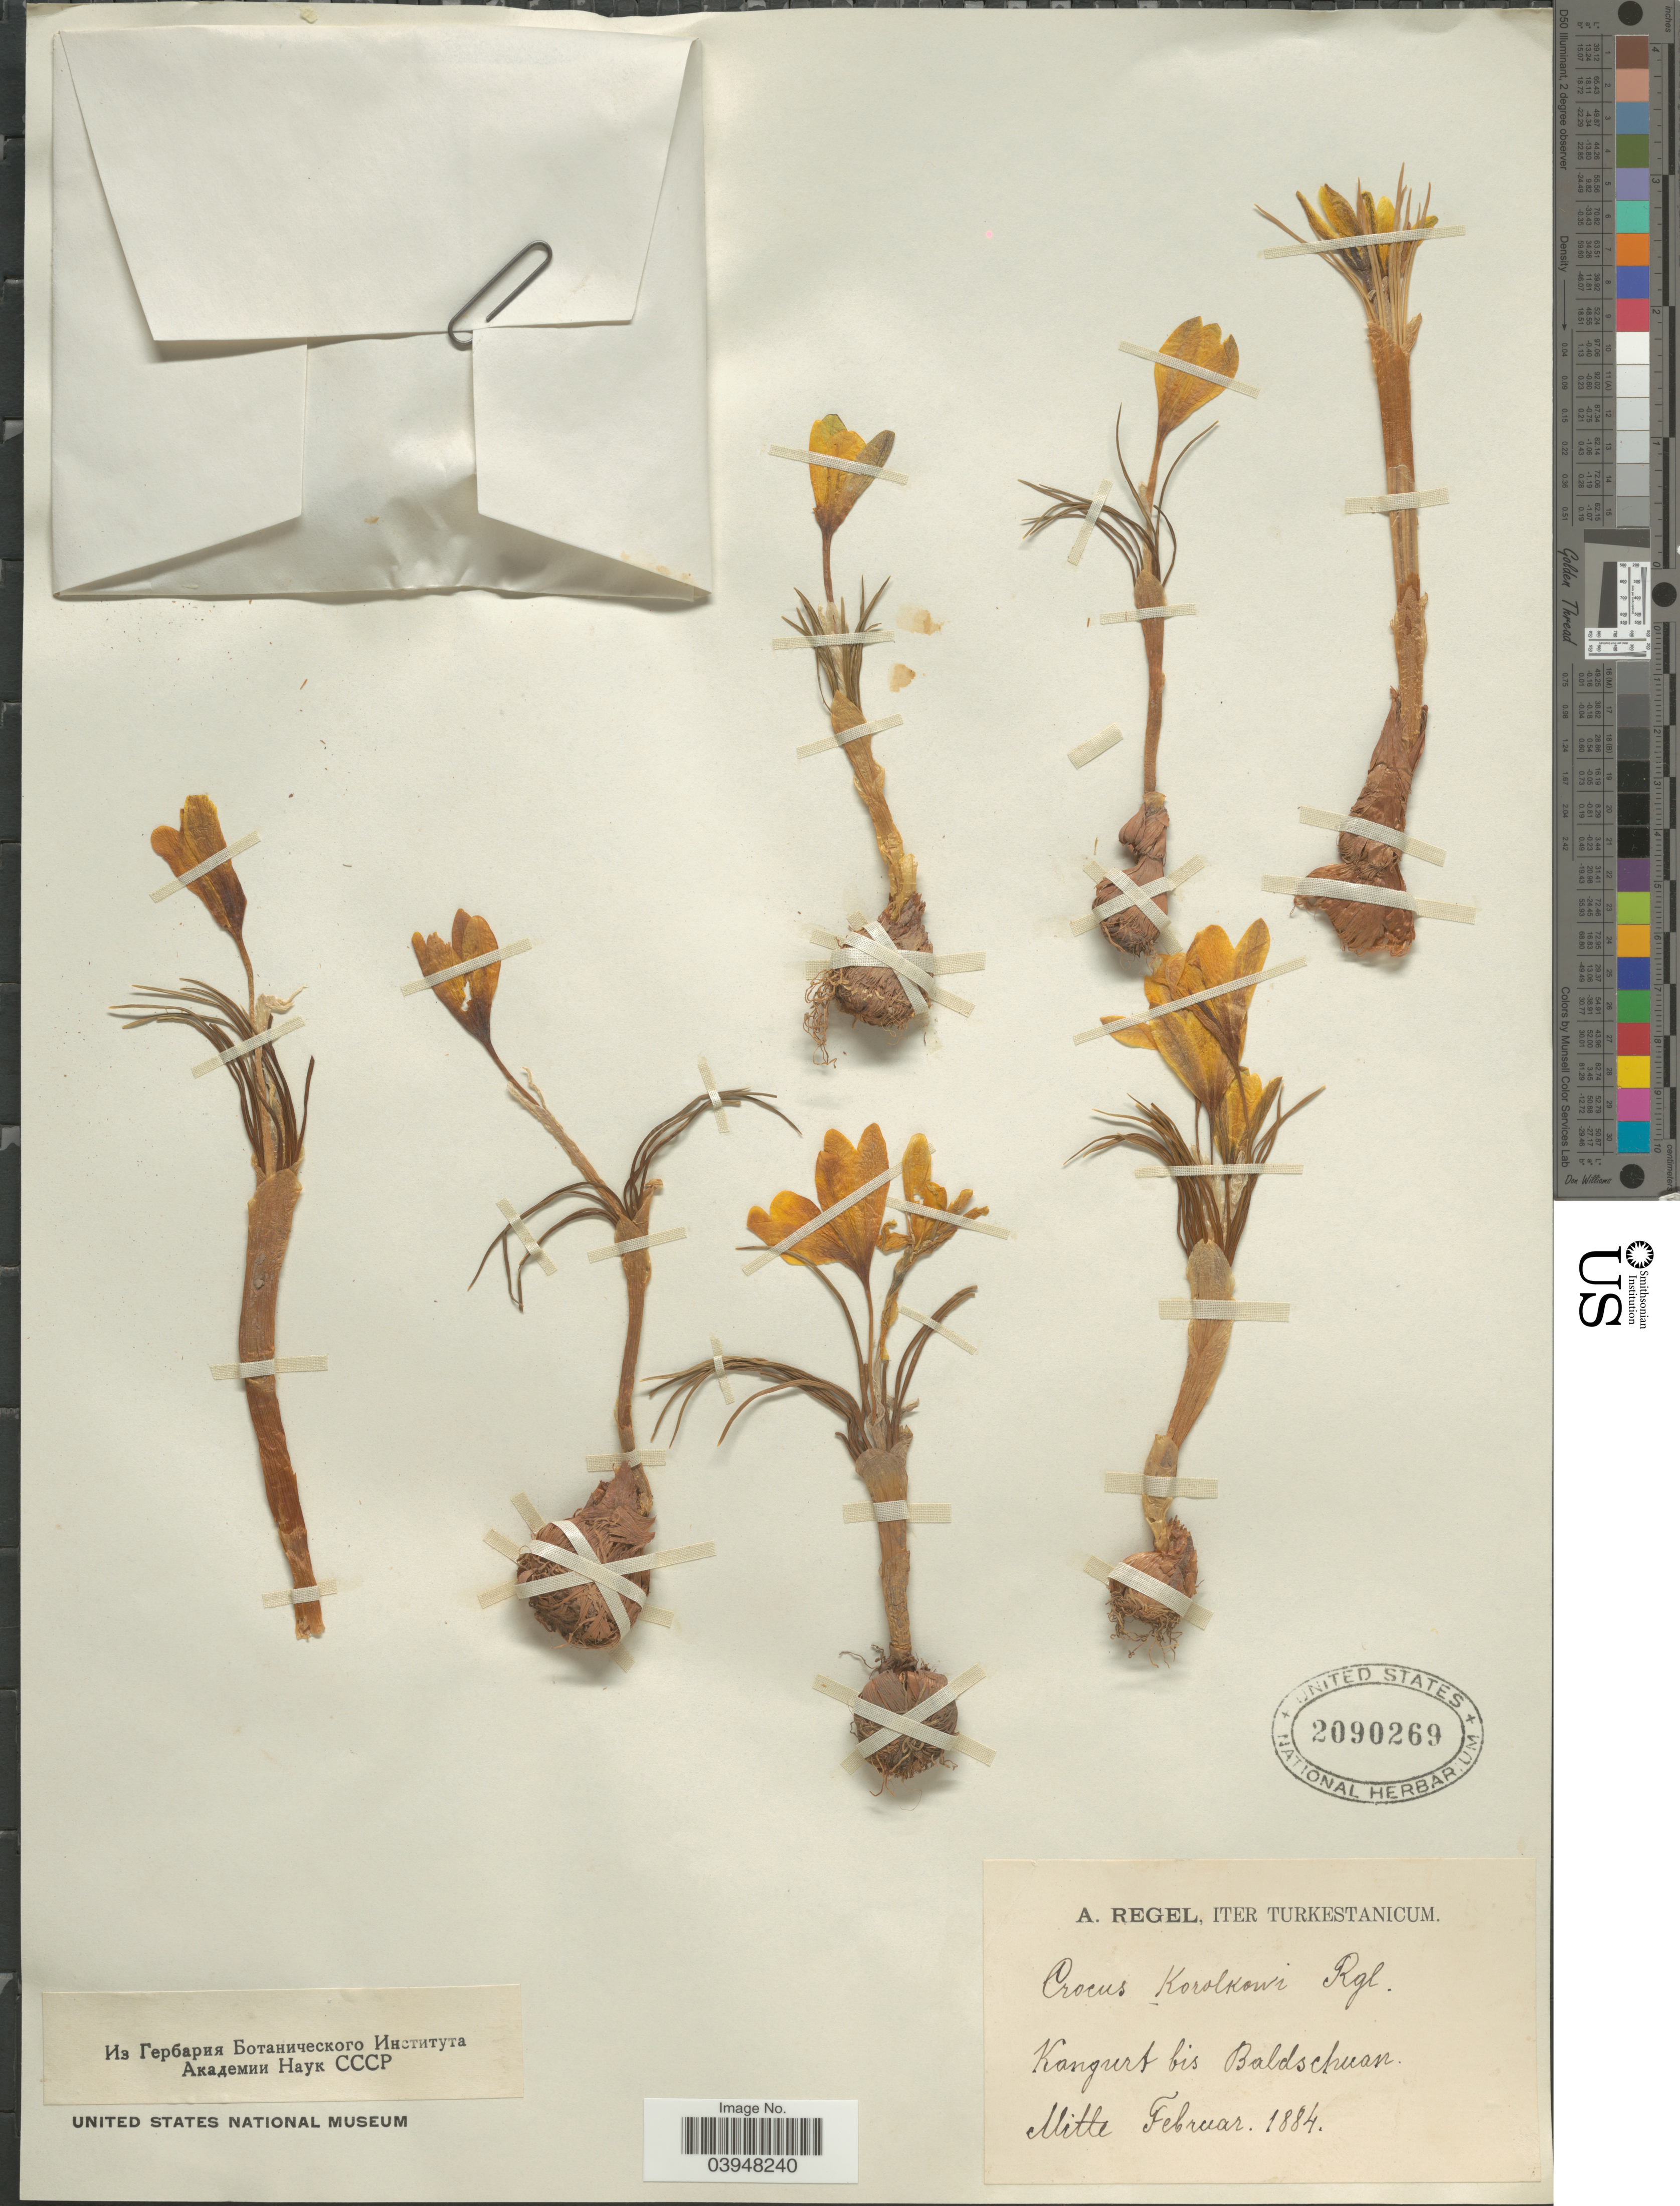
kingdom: Plantae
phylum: Tracheophyta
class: Liliopsida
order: Asparagales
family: Iridaceae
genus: Crocus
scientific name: Crocus korolkowii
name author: Maw & Regel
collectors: A. Regel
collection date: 1884-02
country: Uzbekistan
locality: Turkestanicum. Kangurt bis Baldschuan.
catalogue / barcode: US 2090269